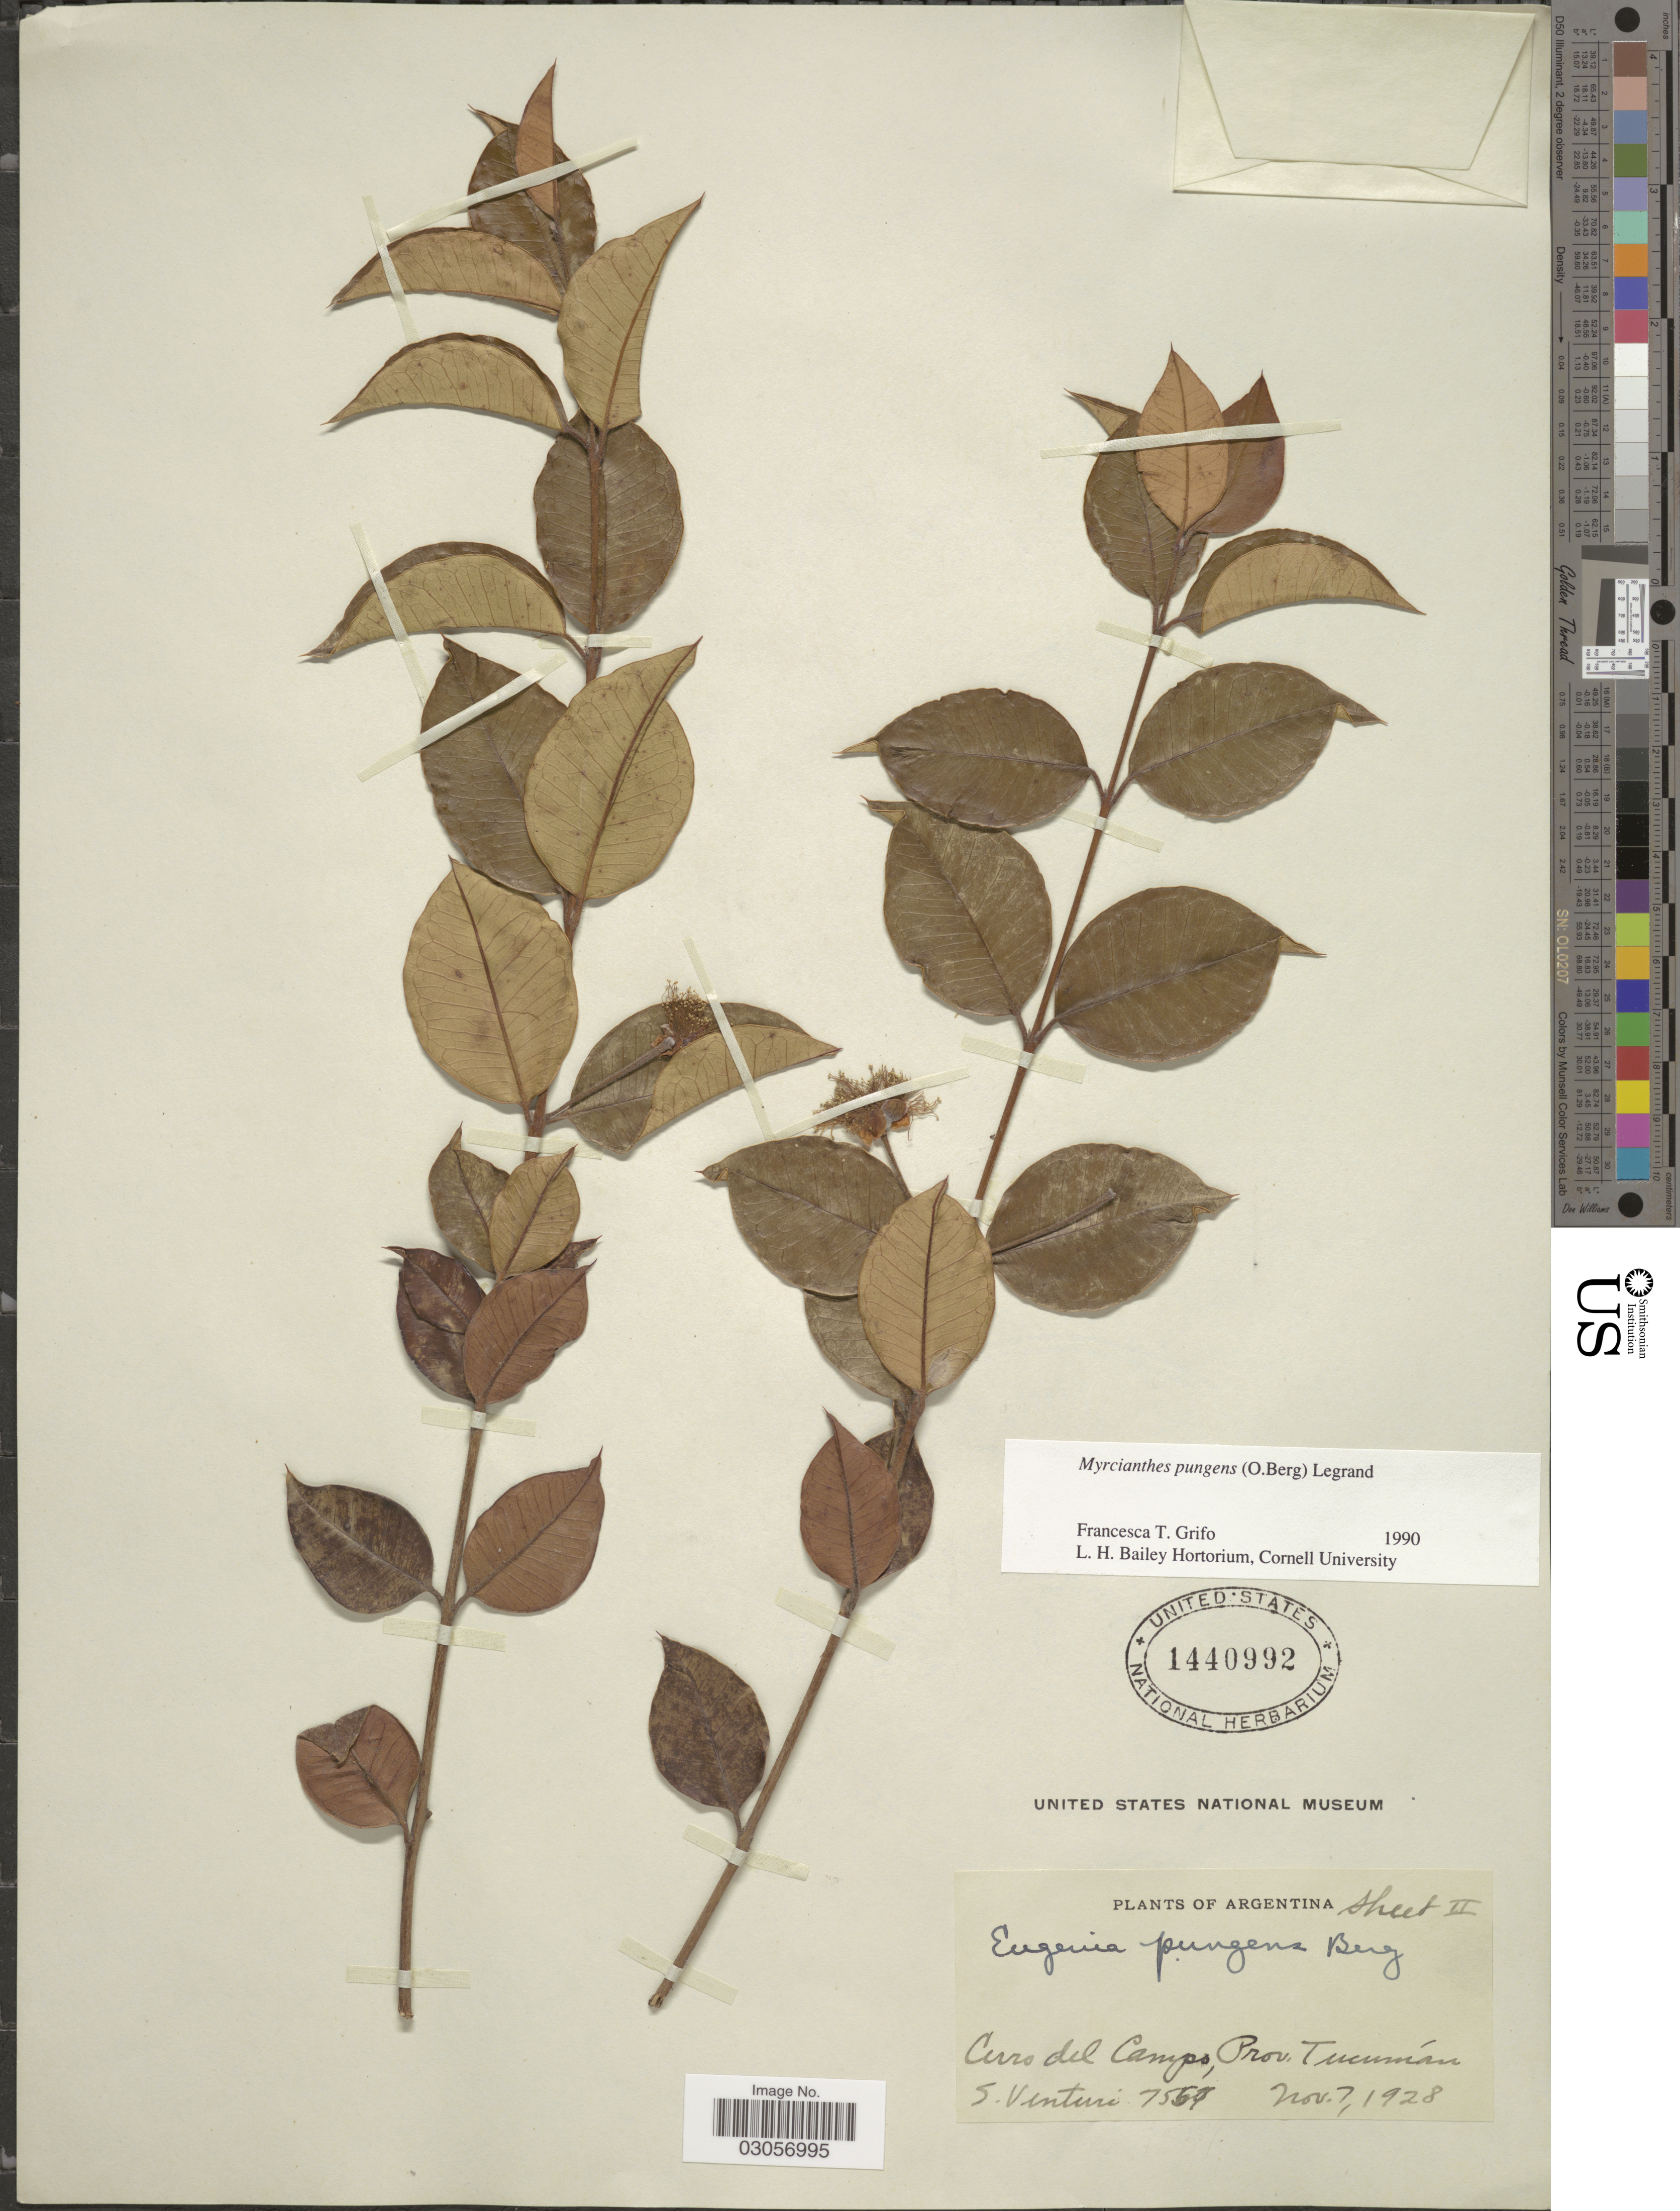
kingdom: Plantae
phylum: Tracheophyta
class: Magnoliopsida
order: Myrtales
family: Myrtaceae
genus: Myrcianthes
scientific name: Myrcianthes pungens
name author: (O. Berg) D. Legrand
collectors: S. Venturi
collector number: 7657*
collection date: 1928-11-07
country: Argentina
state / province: Tucuman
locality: Cerro del Campo.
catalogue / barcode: US 1440992